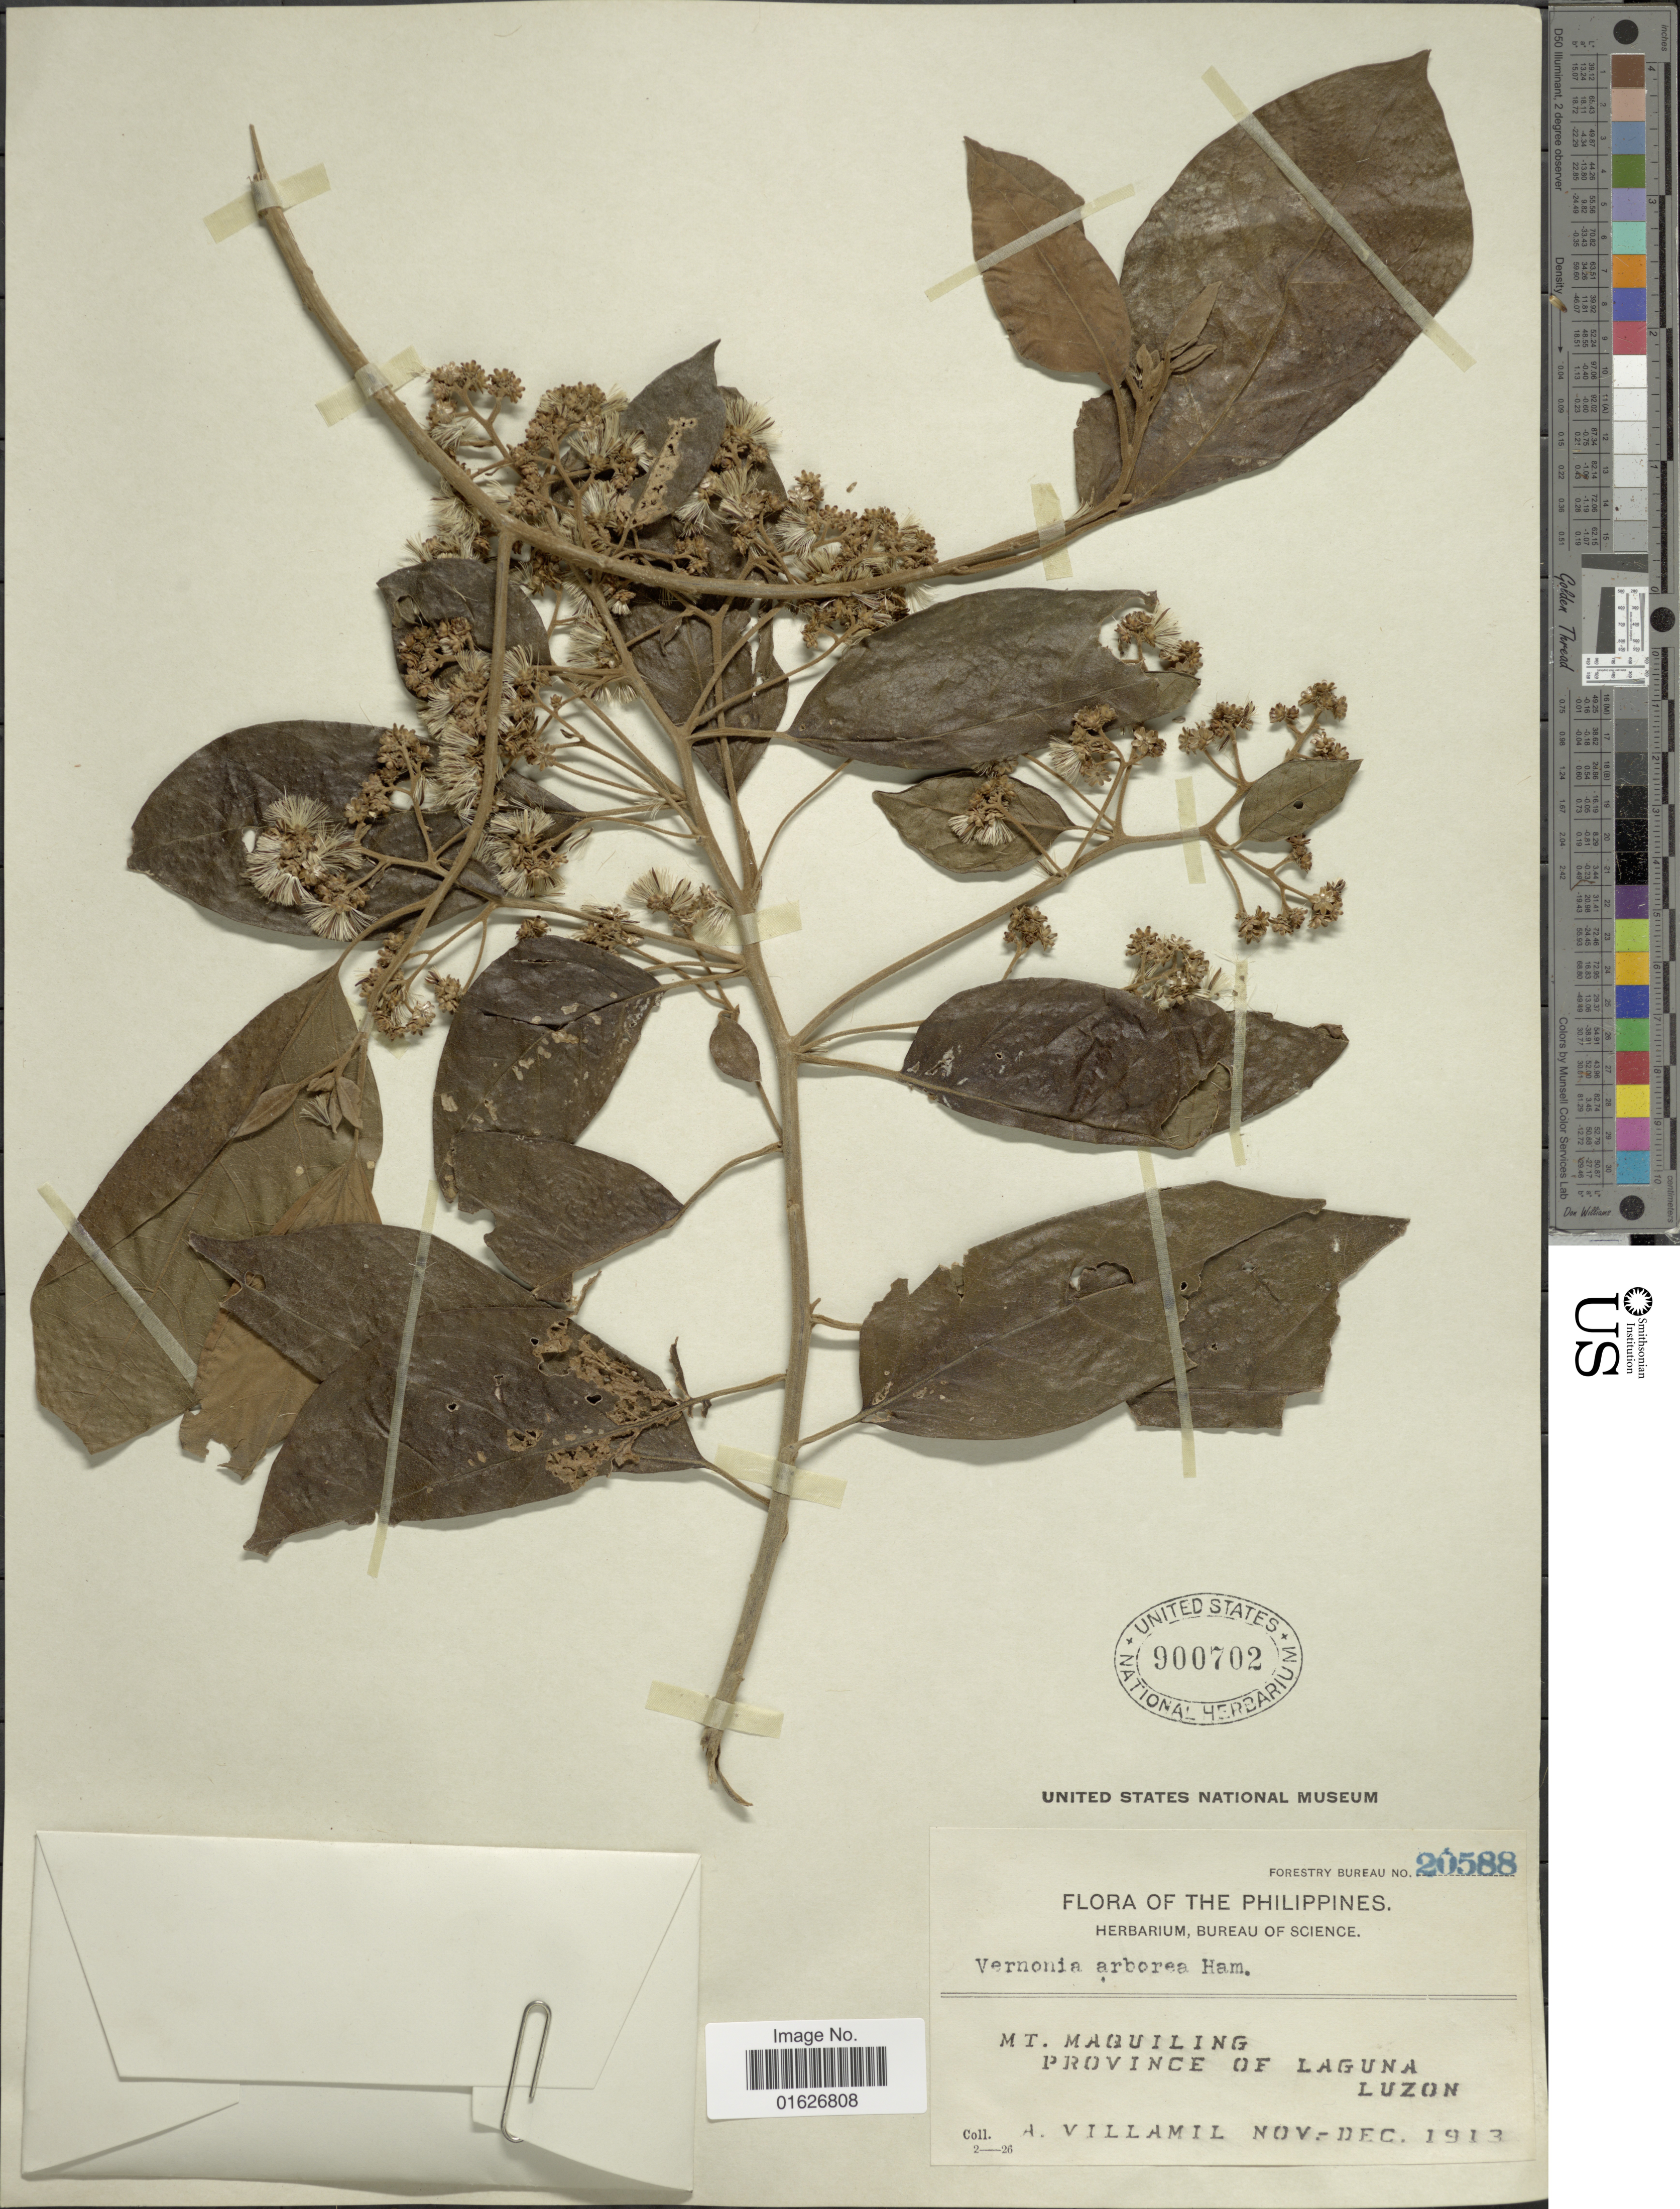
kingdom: Plantae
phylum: Tracheophyta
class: Magnoliopsida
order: Asterales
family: Asteraceae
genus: Strobocalyx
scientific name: Strobocalyx arborea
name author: (Buch.-Ham.) Sch. Bip.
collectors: A. Villamil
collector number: Forestry Bureau 20588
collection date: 1913-11/1913-12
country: Philippines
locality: Mt. Maquiling, Proivince of Laguna Luzon.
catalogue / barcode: US 900702